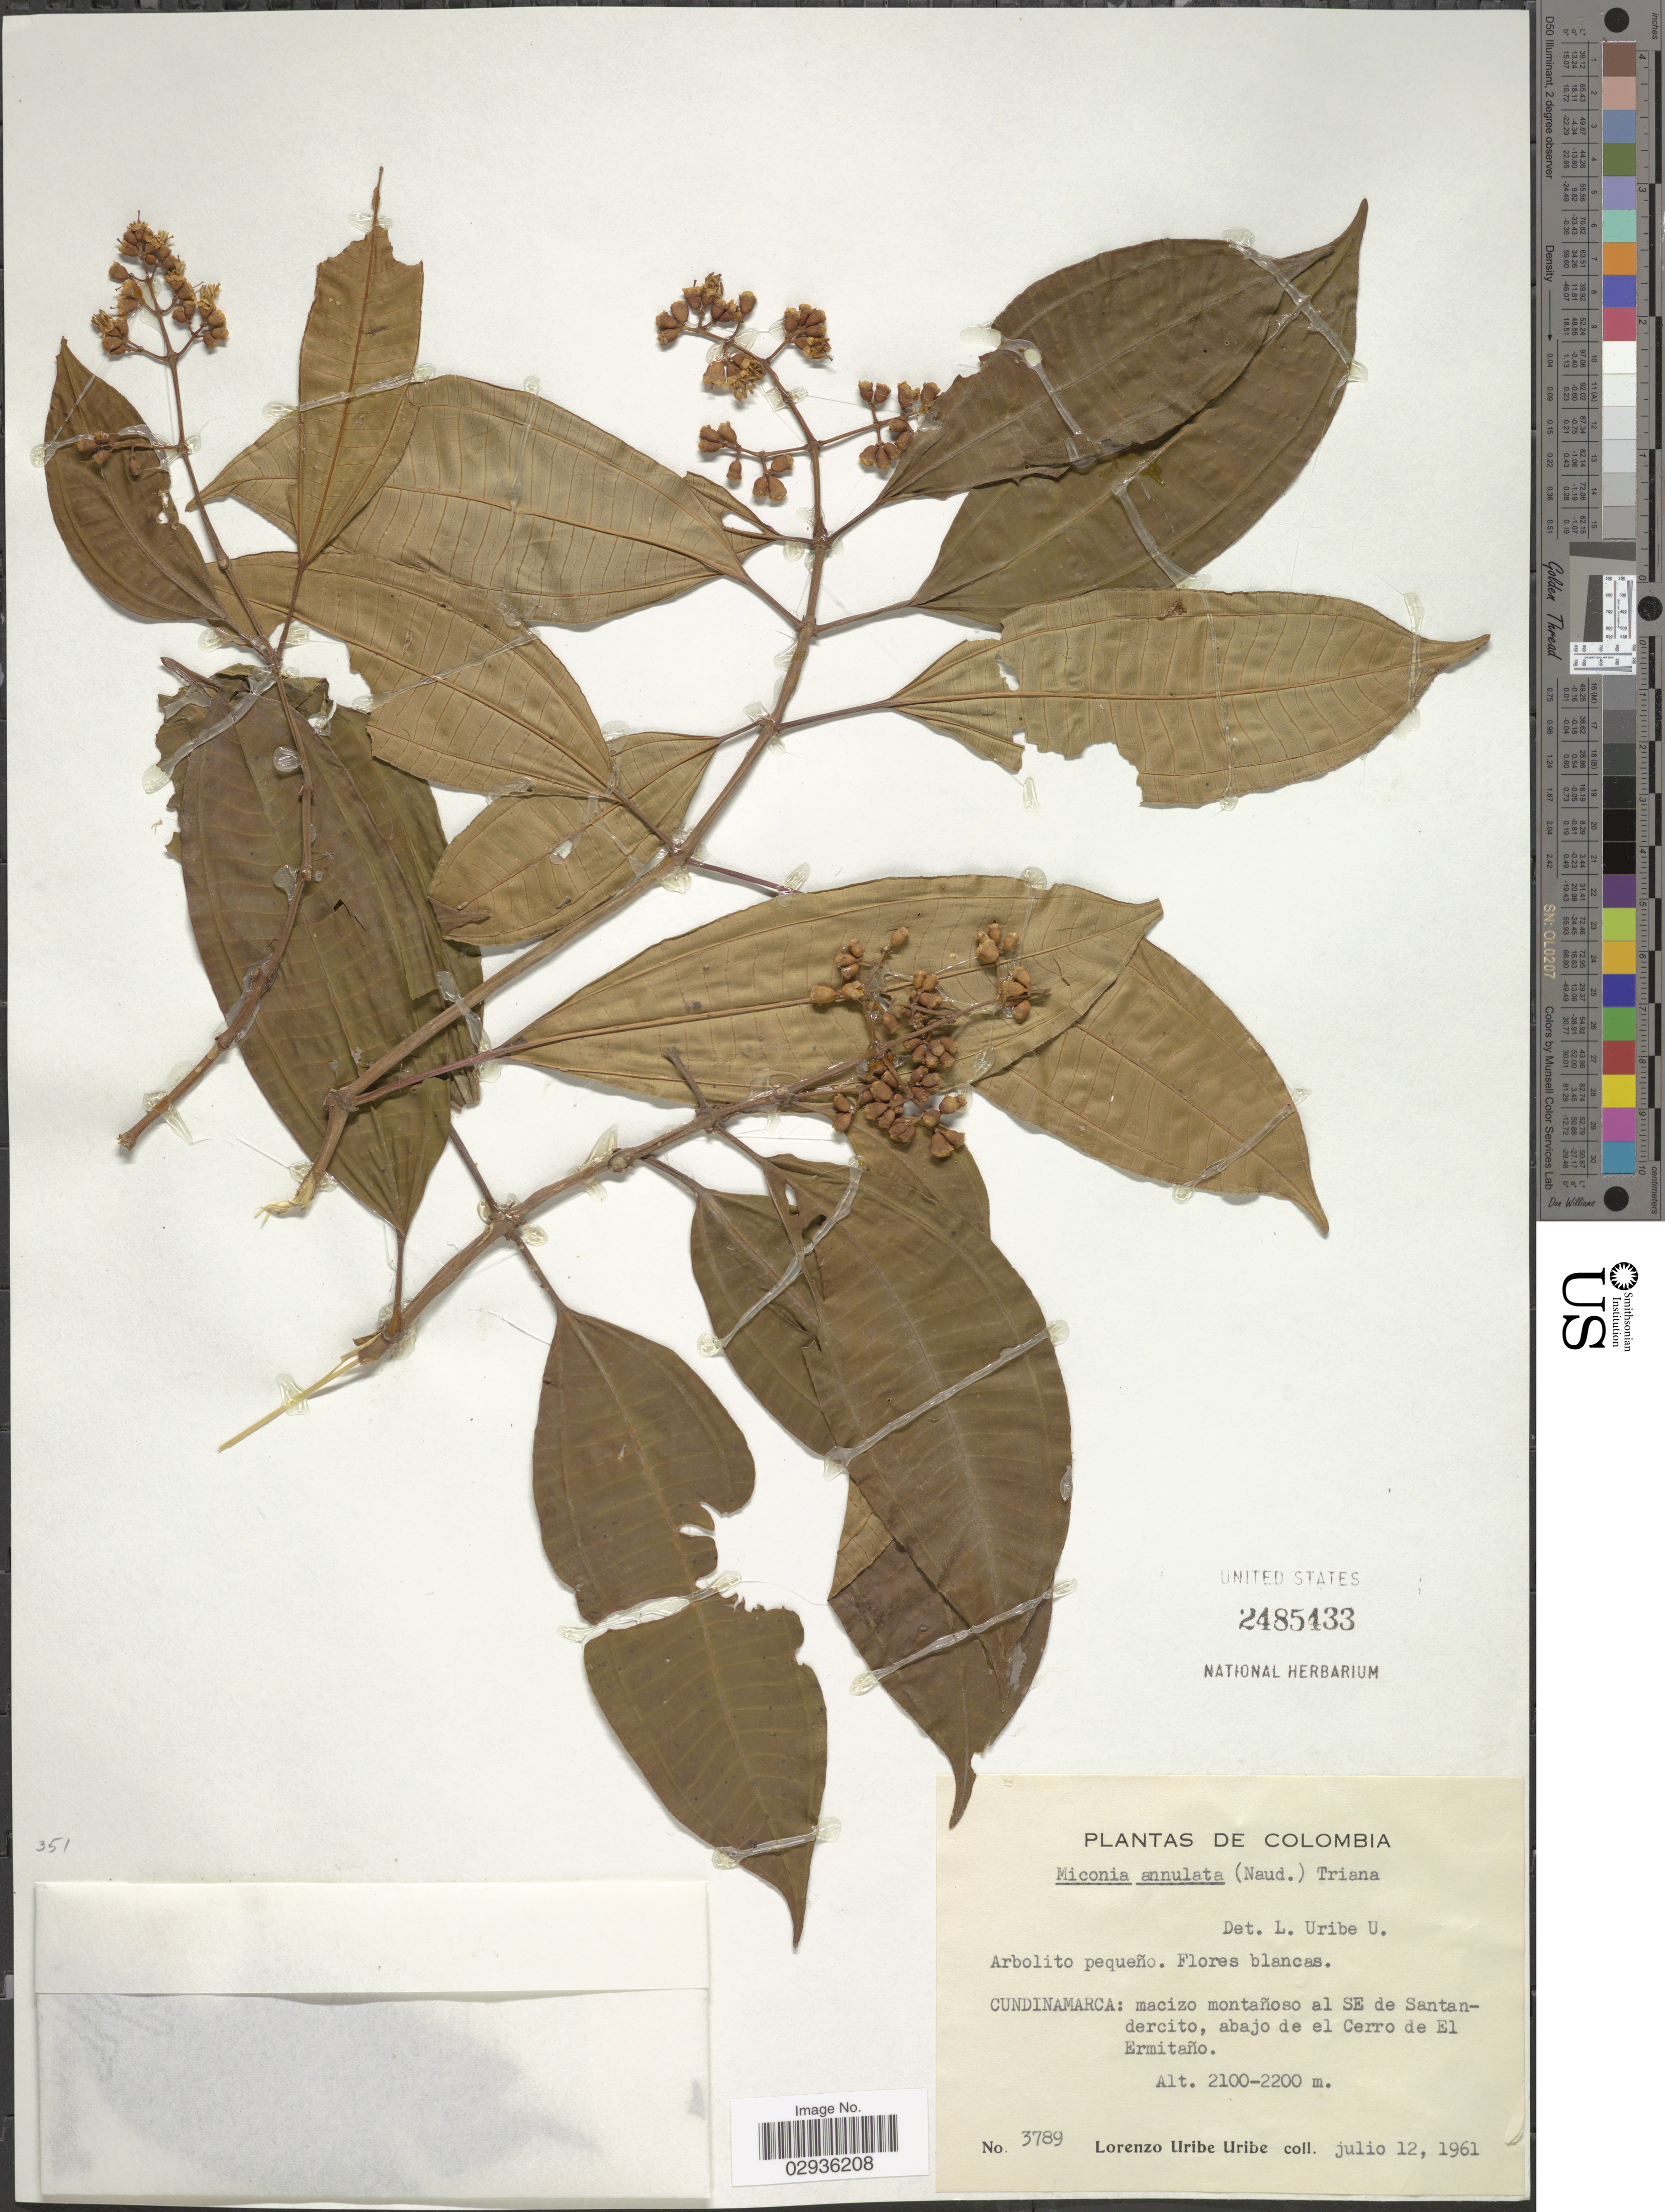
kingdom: Plantae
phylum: Tracheophyta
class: Magnoliopsida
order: Myrtales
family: Melastomataceae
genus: Miconia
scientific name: Miconia annulata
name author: (Naudin) Triana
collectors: L. Uribe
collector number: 3789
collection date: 1961-07-12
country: Colombia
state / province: Cundinamarca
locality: Macizo montañoso al SE de Santandercito, abajo de el Cerro de El Ermitaño.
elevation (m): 2100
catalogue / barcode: US 2485433